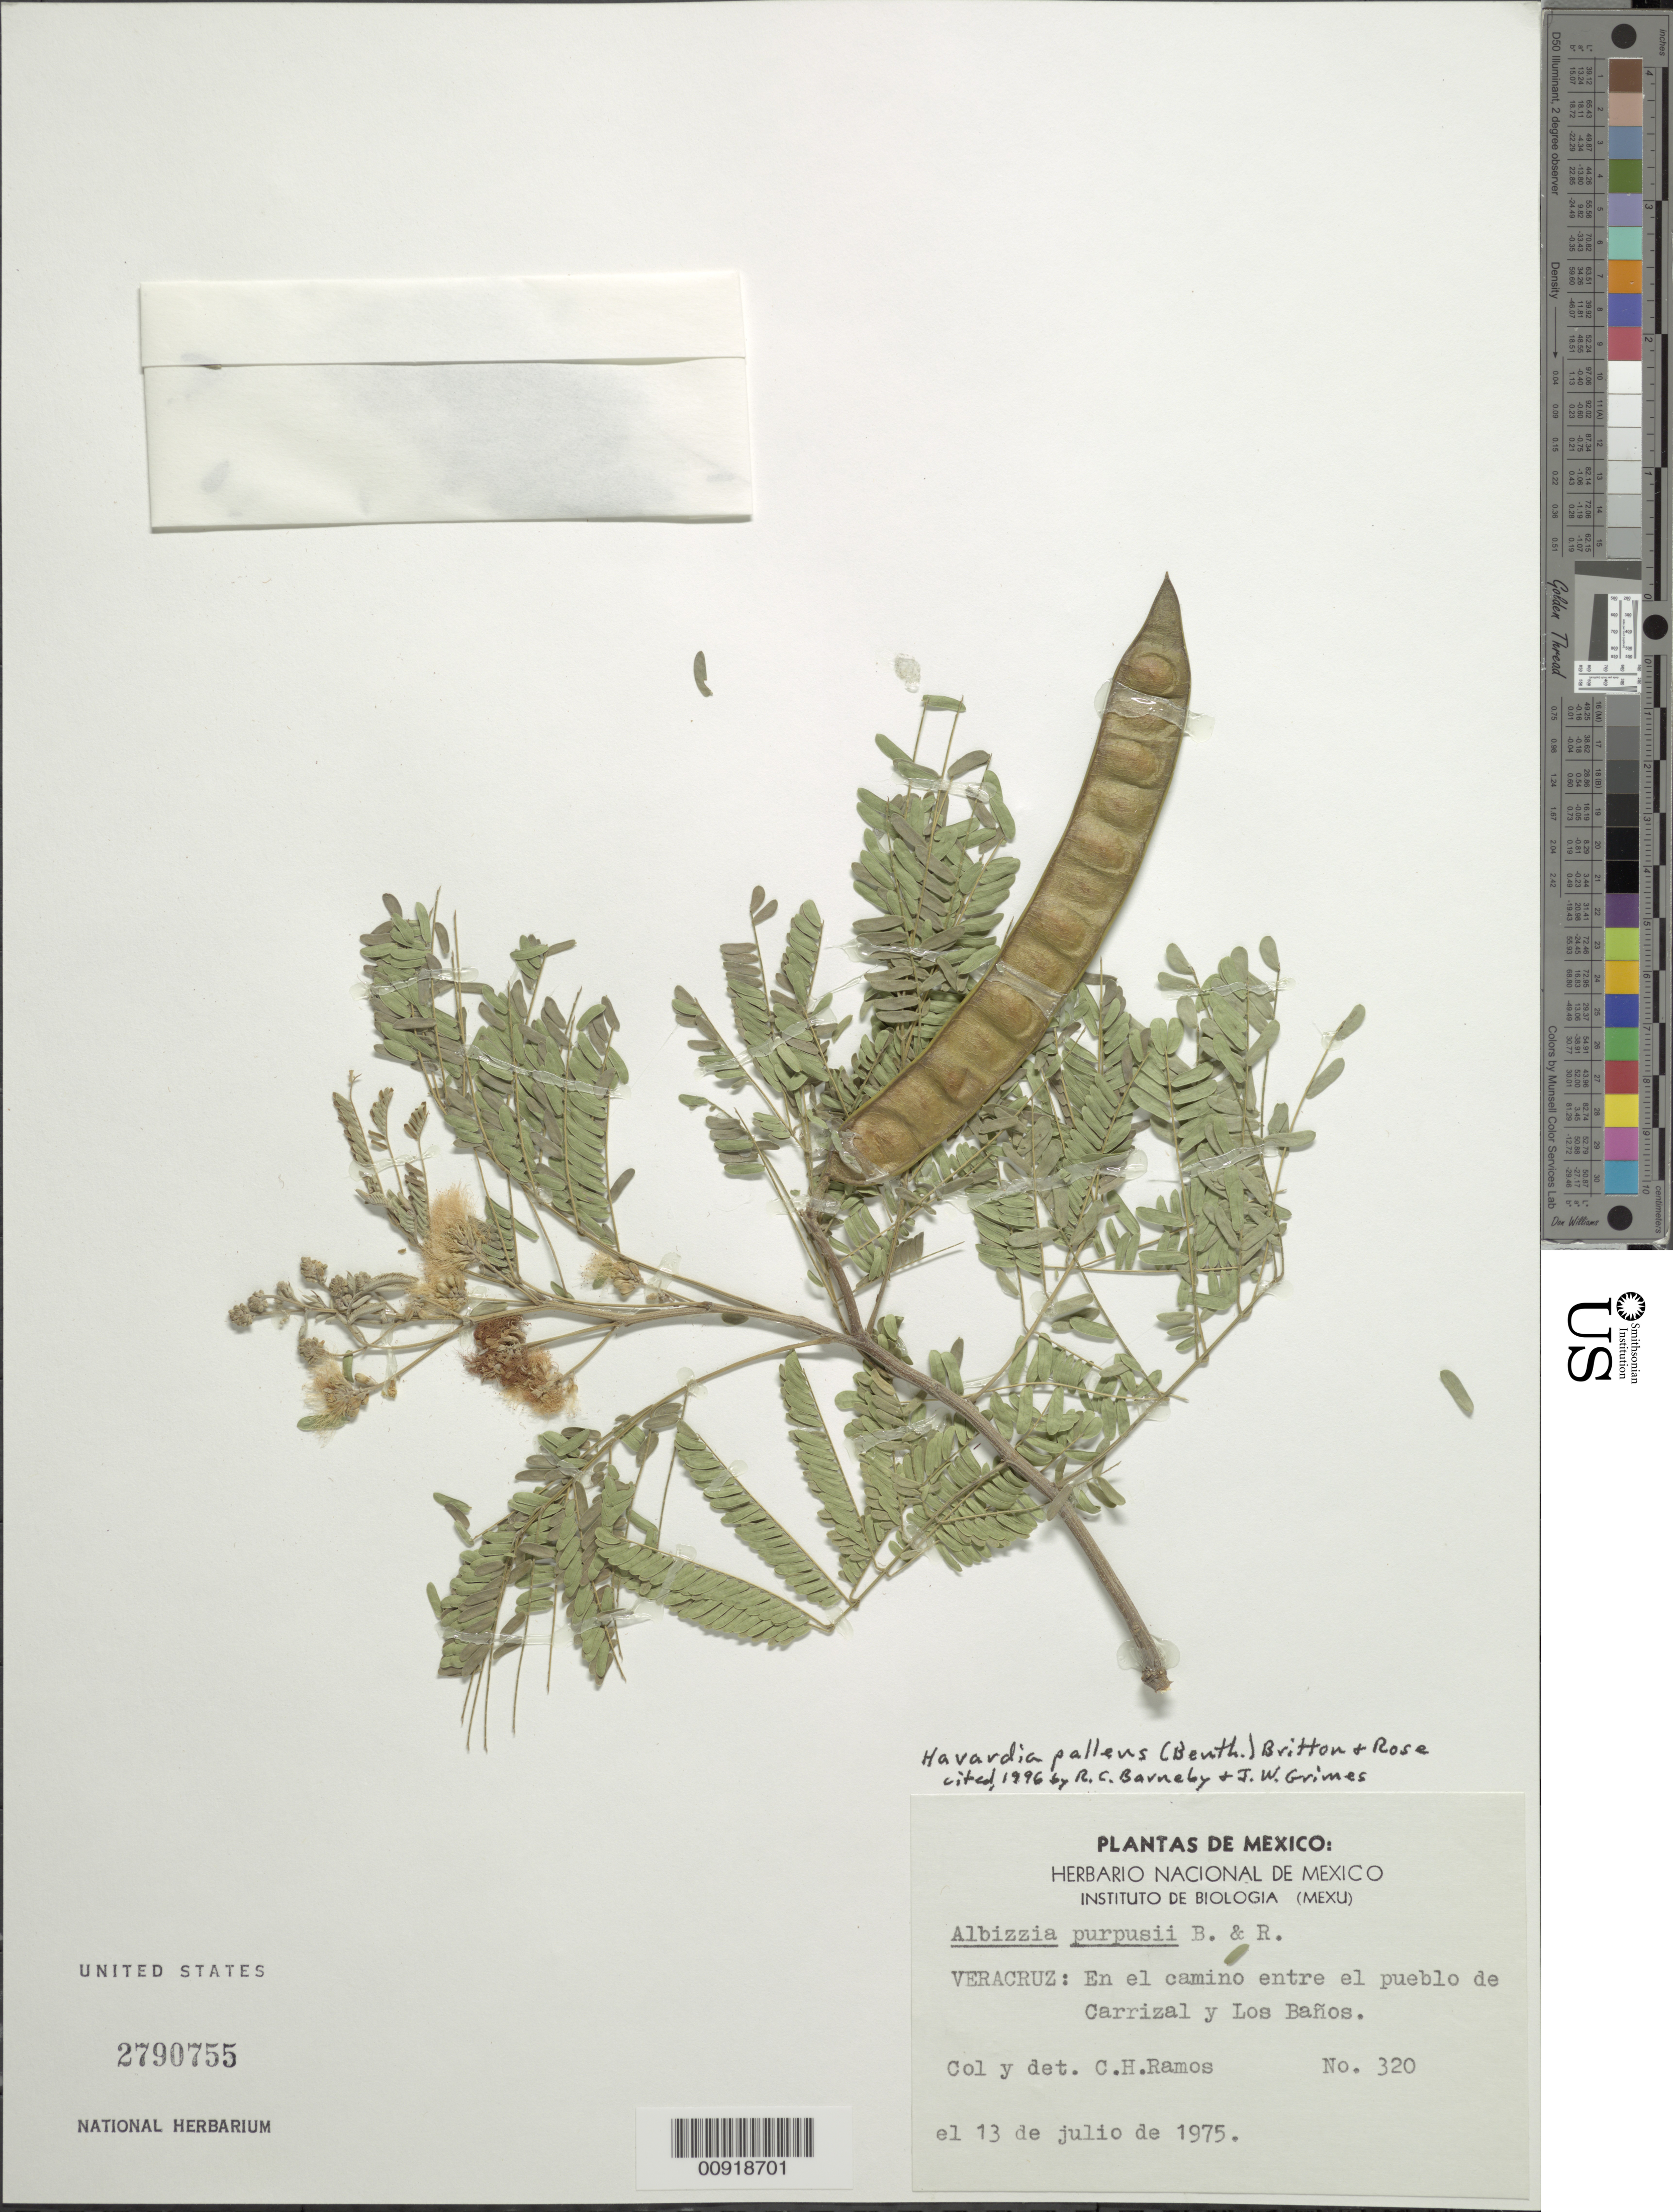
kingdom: Plantae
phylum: Tracheophyta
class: Magnoliopsida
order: Fabales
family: Fabaceae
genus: Havardia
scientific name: Havardia pallens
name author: (Benth.) Britton & Rose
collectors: C. H. Ramos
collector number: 320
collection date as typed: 13 Jul 1975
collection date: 1975-07-13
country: Mexico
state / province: Veracruz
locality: Veracruz: En el camino entre el pueblo de Carrizal y Los Baños.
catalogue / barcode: US 2790755